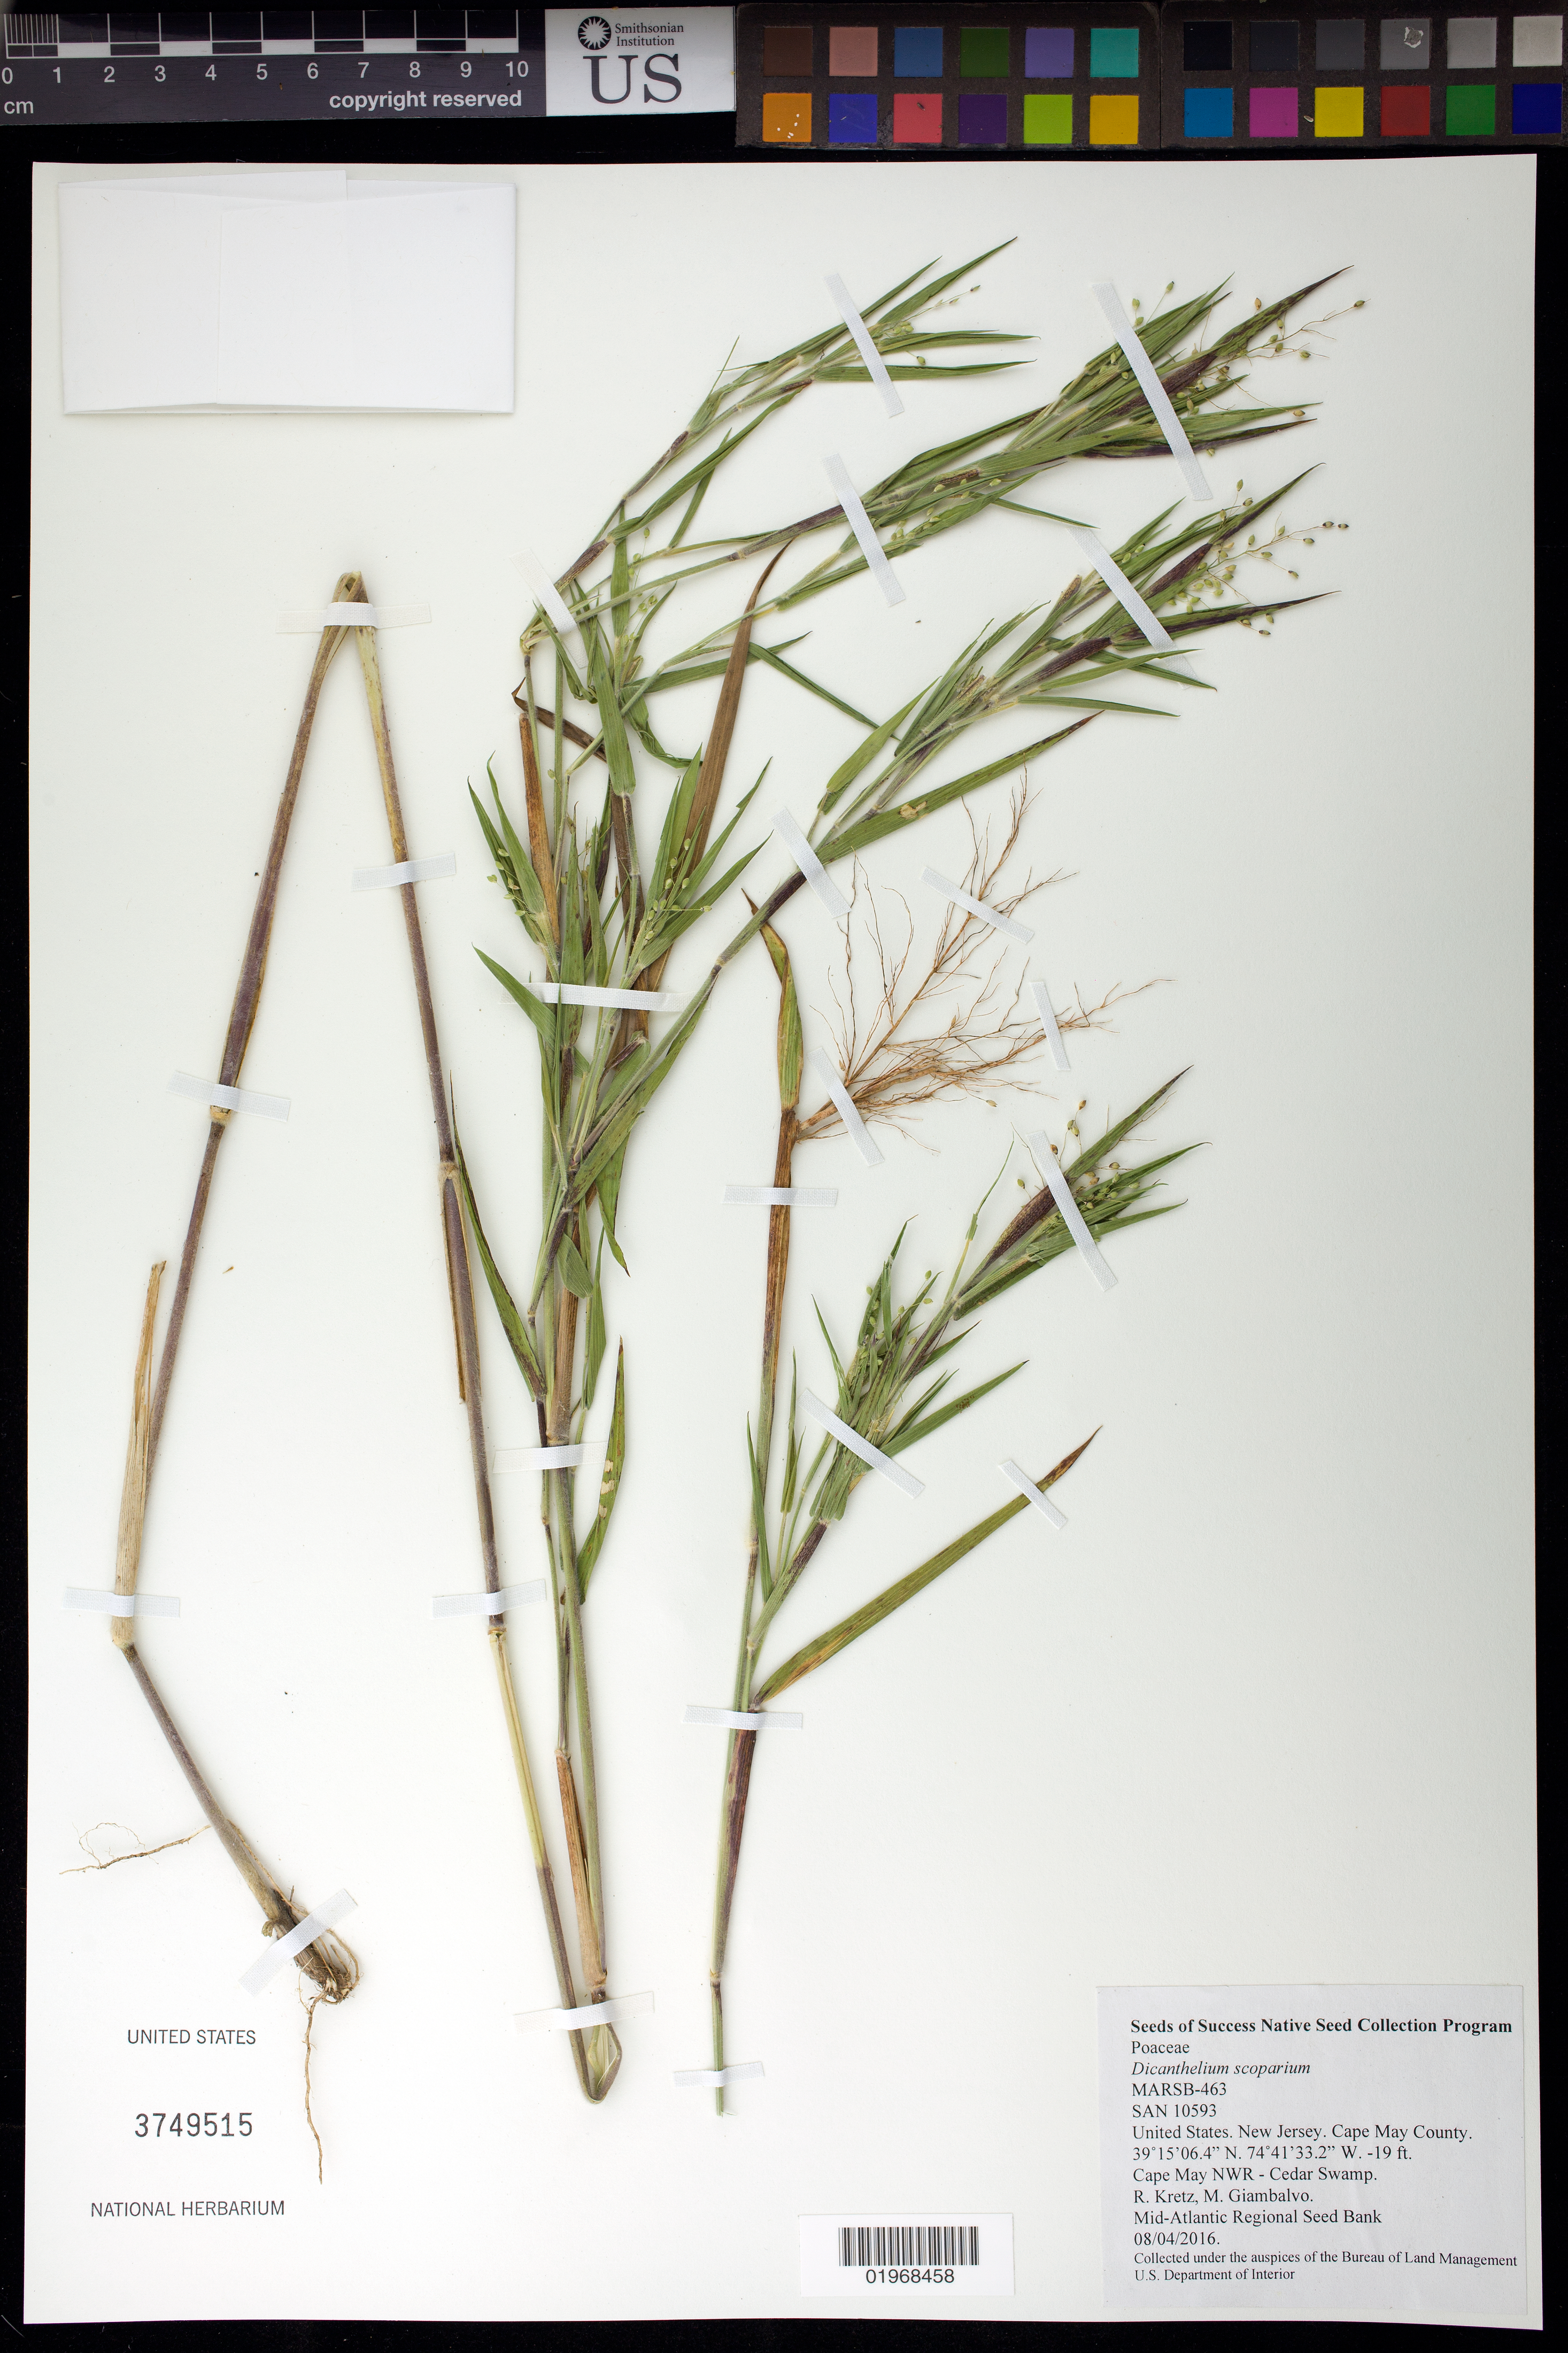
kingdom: Plantae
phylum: Tracheophyta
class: Liliopsida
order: Poales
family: Poaceae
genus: Dichanthelium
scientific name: Dichanthelium scoparium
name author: (Lam.) Gould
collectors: R. Kretz & M. Giambalvo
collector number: MARCB-463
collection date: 2016-08-04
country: United States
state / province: New Jersey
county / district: Cape May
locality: Cape May National Wildlife Refuge, Cedar Swamp Division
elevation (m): -6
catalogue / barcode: US 3749515